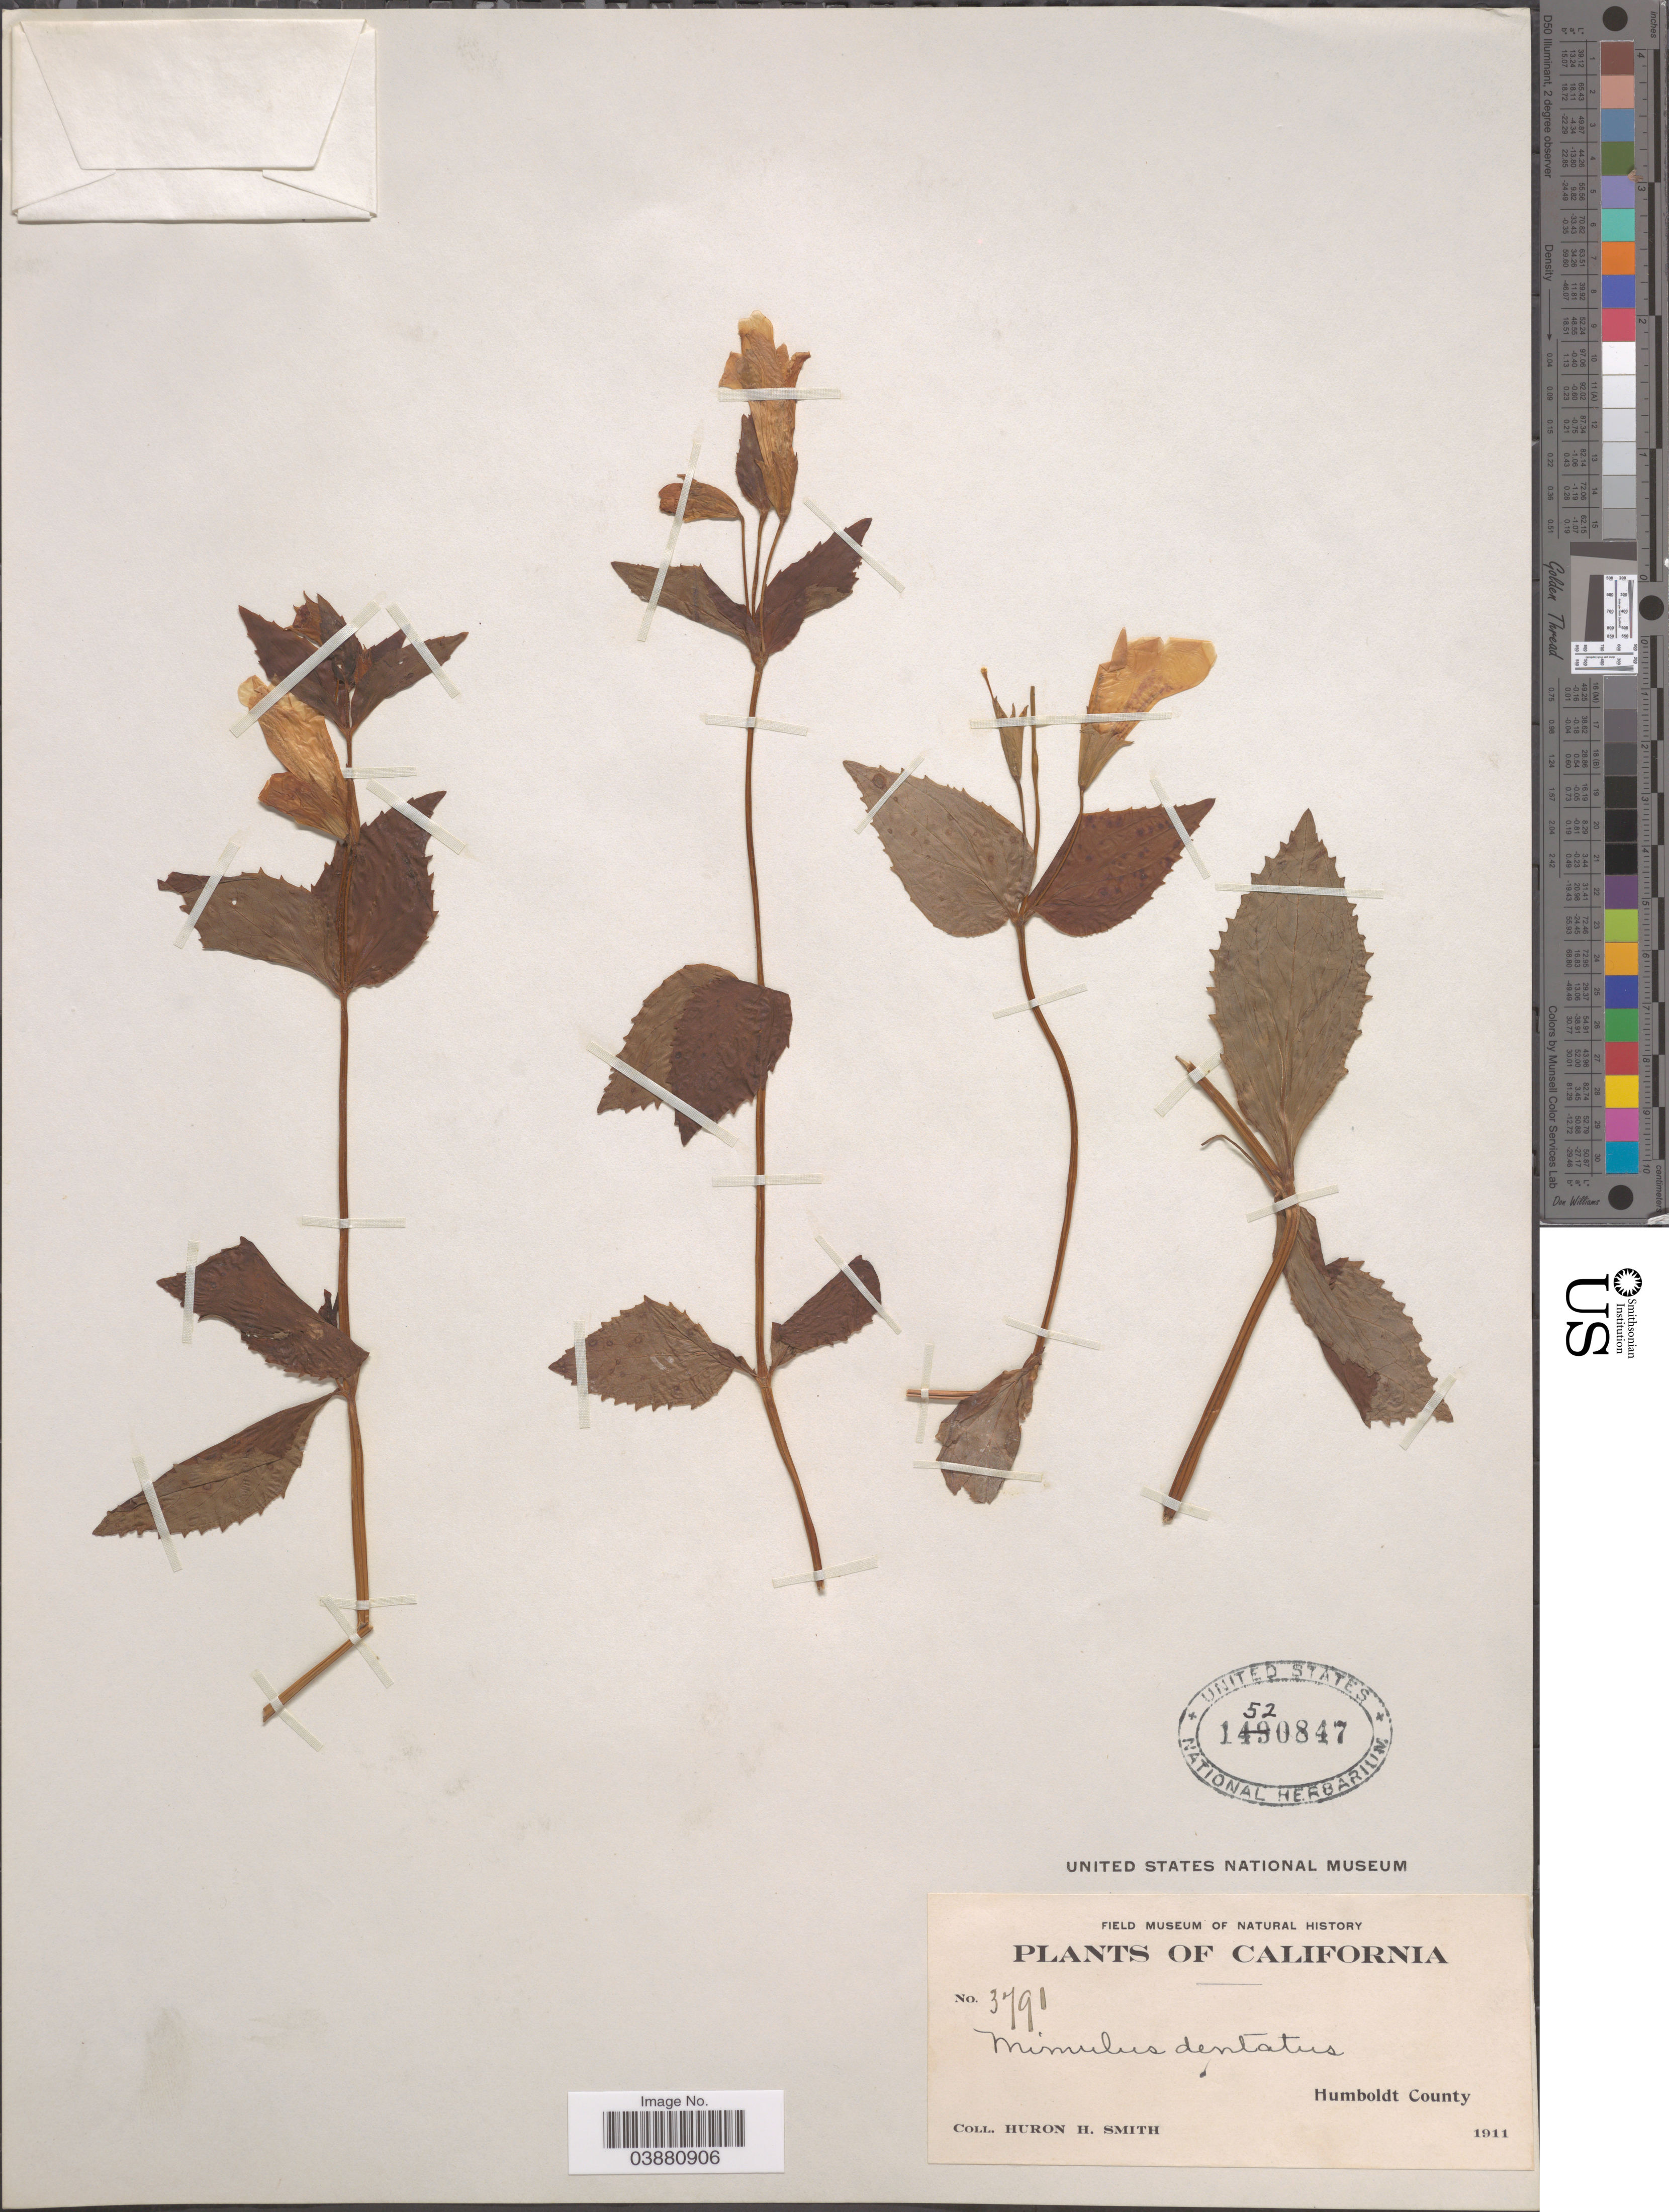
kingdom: Plantae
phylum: Tracheophyta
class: Magnoliopsida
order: Lamiales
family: Phrymaceae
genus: Mimulus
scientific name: Mimulus dentatus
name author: Nutt. ex Benth.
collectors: Huron H. Smith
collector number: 3791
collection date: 1911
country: United States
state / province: California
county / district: Humboldt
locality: Humboldt County.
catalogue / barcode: US 1520847